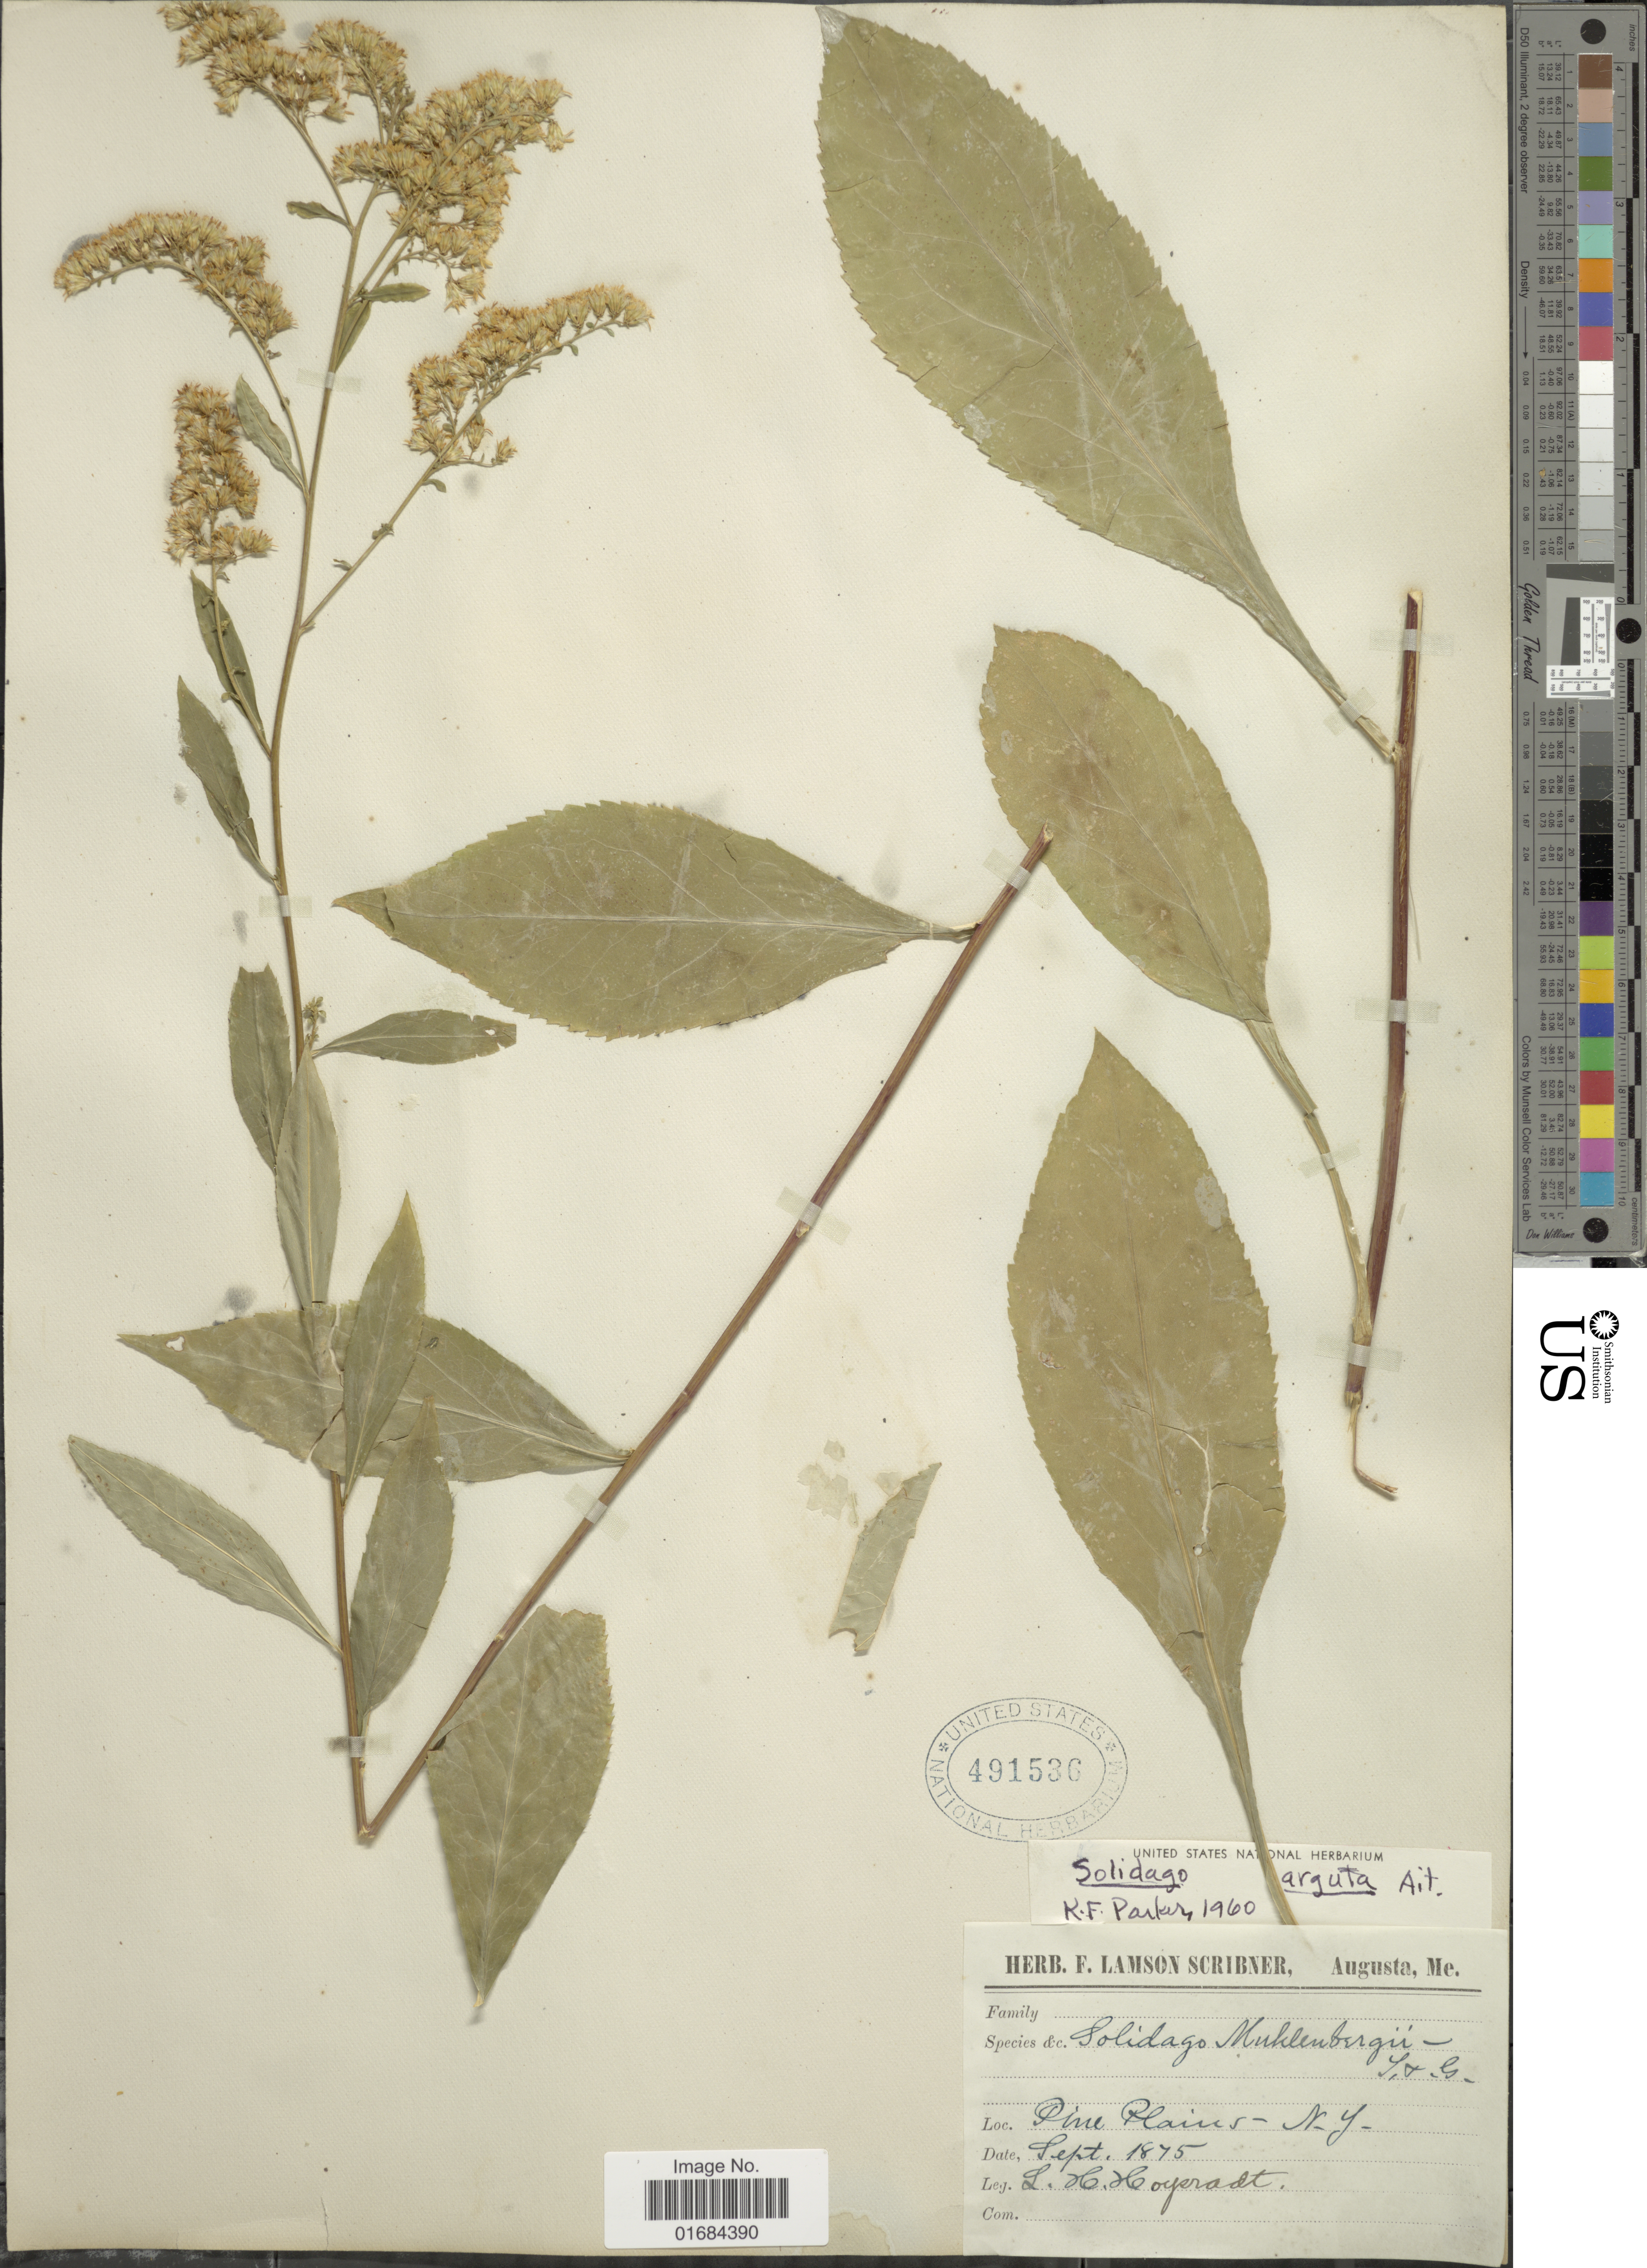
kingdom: Plantae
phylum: Tracheophyta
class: Magnoliopsida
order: Asterales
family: Asteraceae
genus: Solidago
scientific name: Solidago arguta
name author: Aiton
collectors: L. Hoysradt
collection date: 1875-08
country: United States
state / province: New York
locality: Pine Plains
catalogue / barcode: US 491536